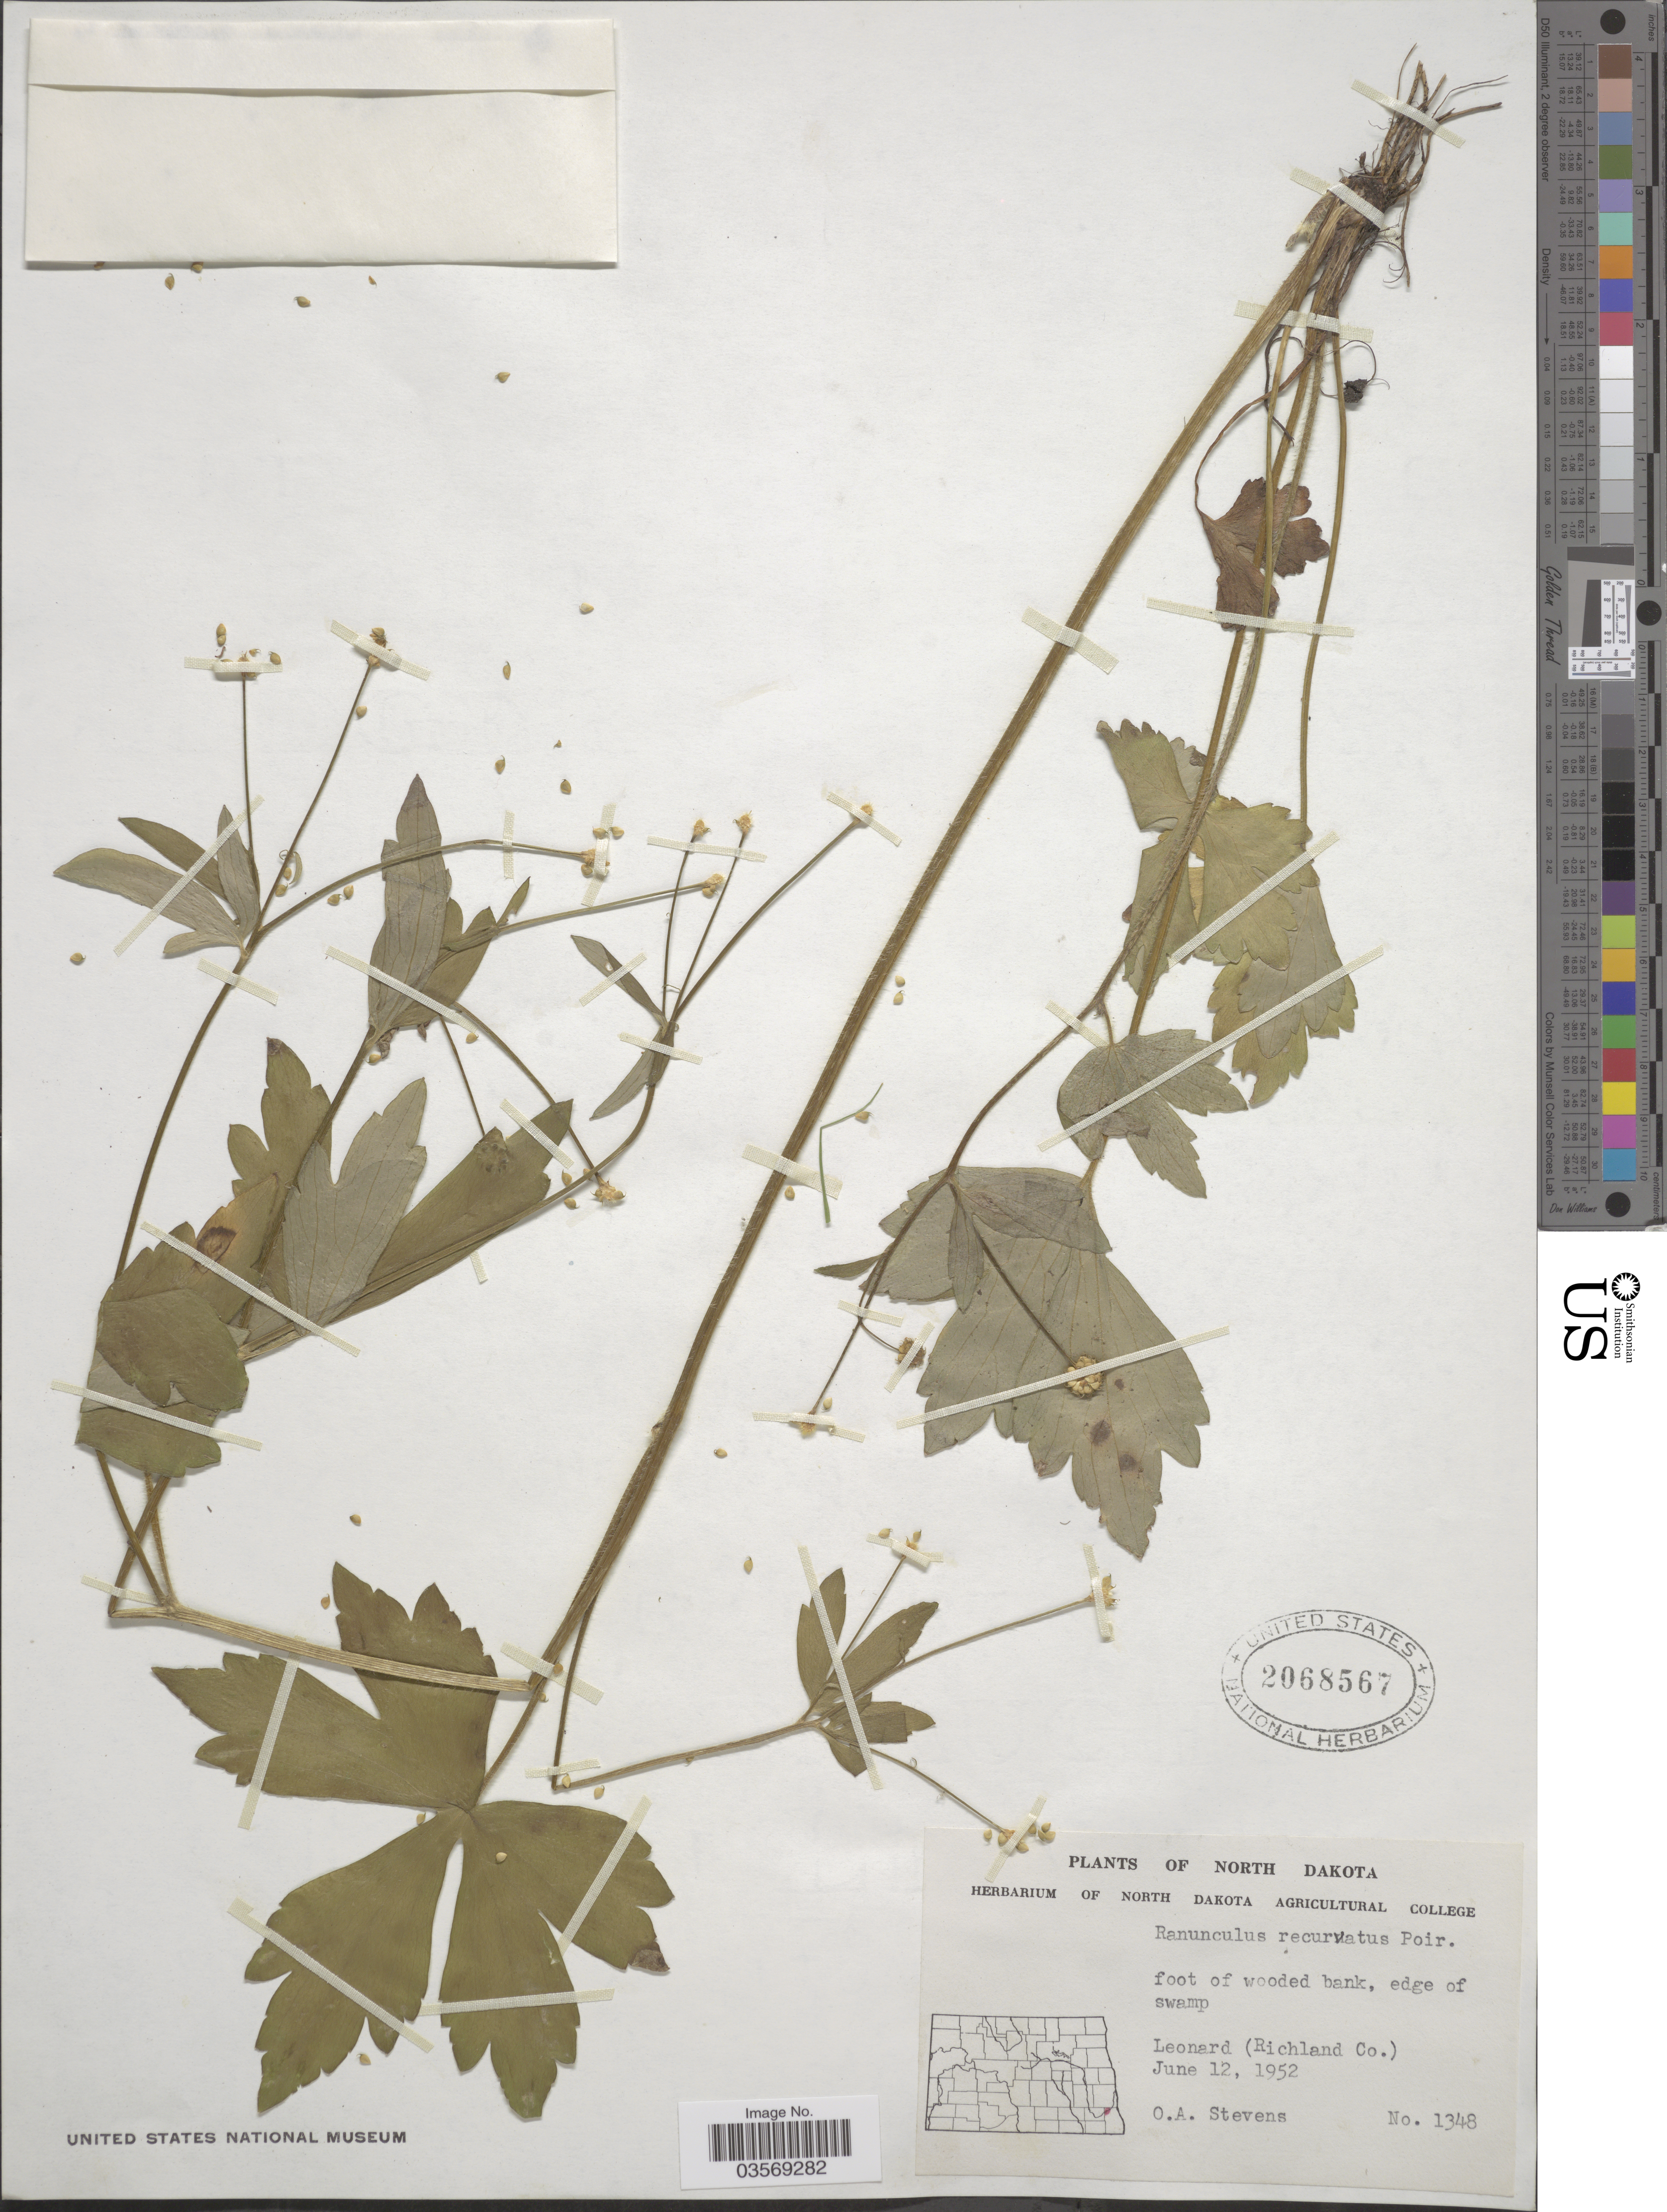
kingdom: Plantae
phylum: Tracheophyta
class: Magnoliopsida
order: Ranunculales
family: Ranunculaceae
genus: Ranunculus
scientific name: Ranunculus recurvatus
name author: Poir.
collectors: O. A. Stevens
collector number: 1348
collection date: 1952-06-12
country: United States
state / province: North Dakota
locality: Leonard (Richland Co.).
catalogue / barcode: US 2068567